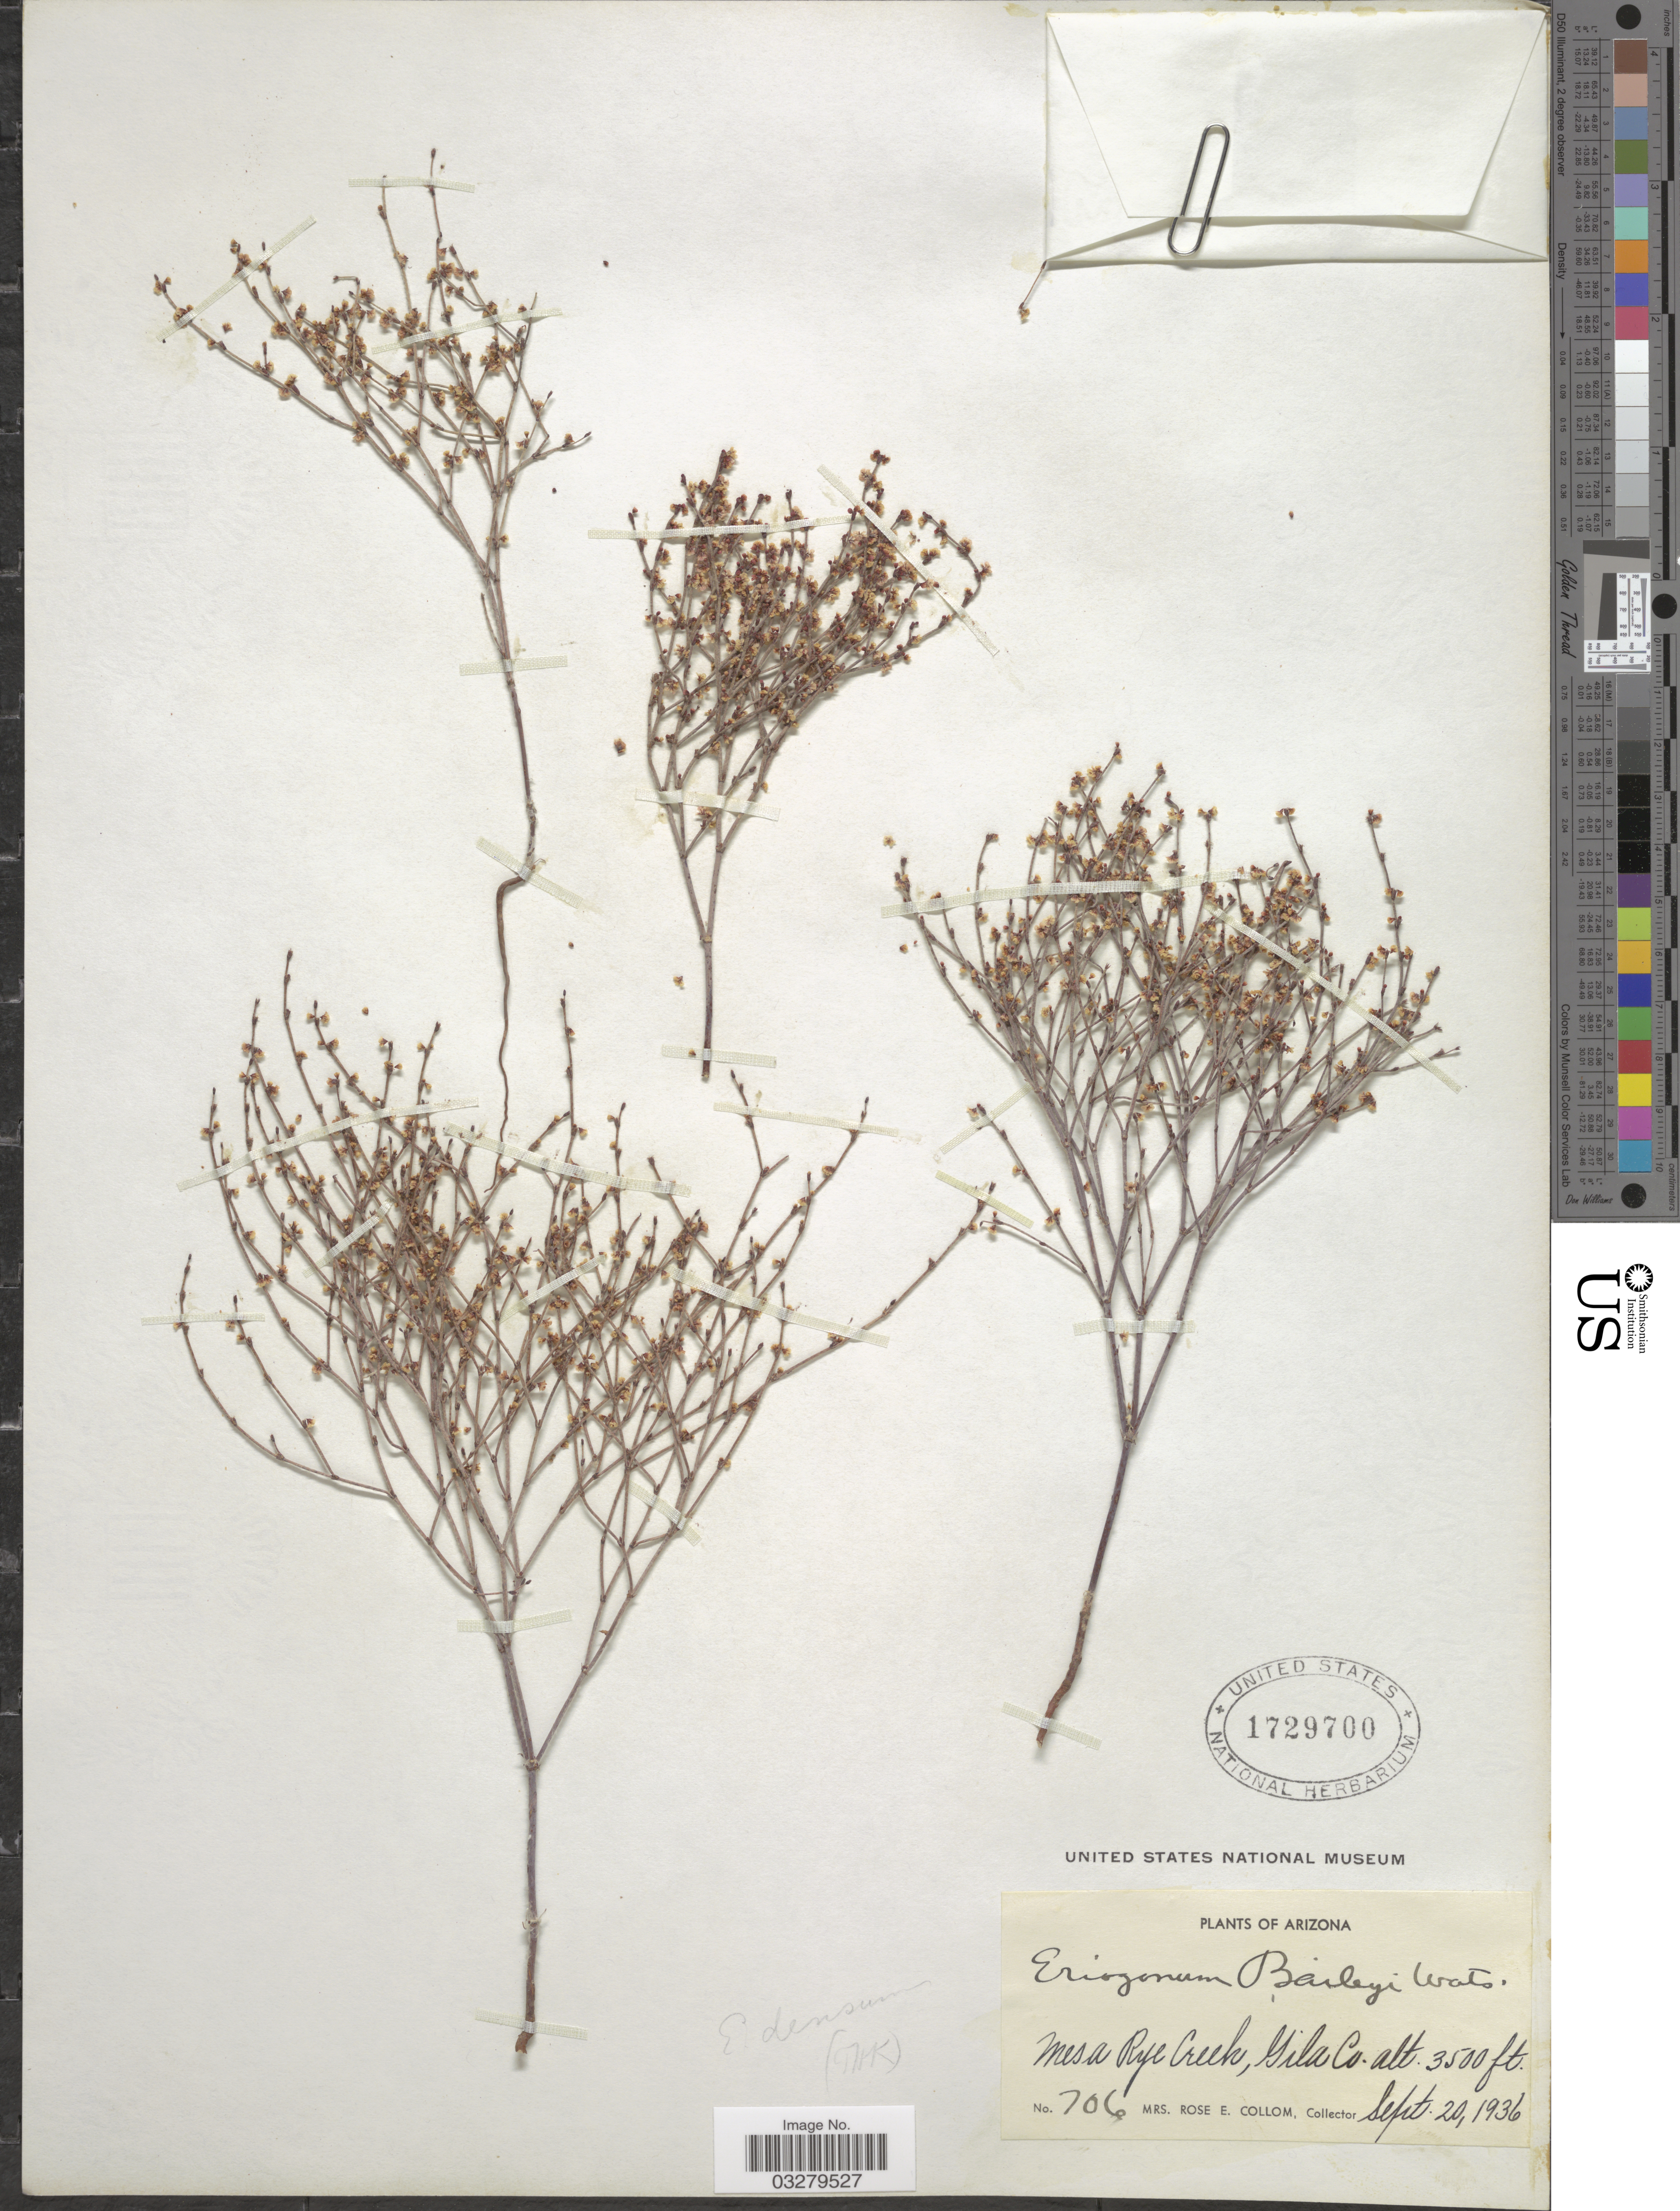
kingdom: Plantae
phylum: Tracheophyta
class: Magnoliopsida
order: Caryophyllales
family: Polygonaceae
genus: Eriogonum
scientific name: Eriogonum palmerianum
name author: Reveal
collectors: R. E. Collom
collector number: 706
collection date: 1936-09-20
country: United States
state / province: Arizona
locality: Mesa Rye Creek, Gila Co.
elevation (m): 1067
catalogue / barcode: US 1729700